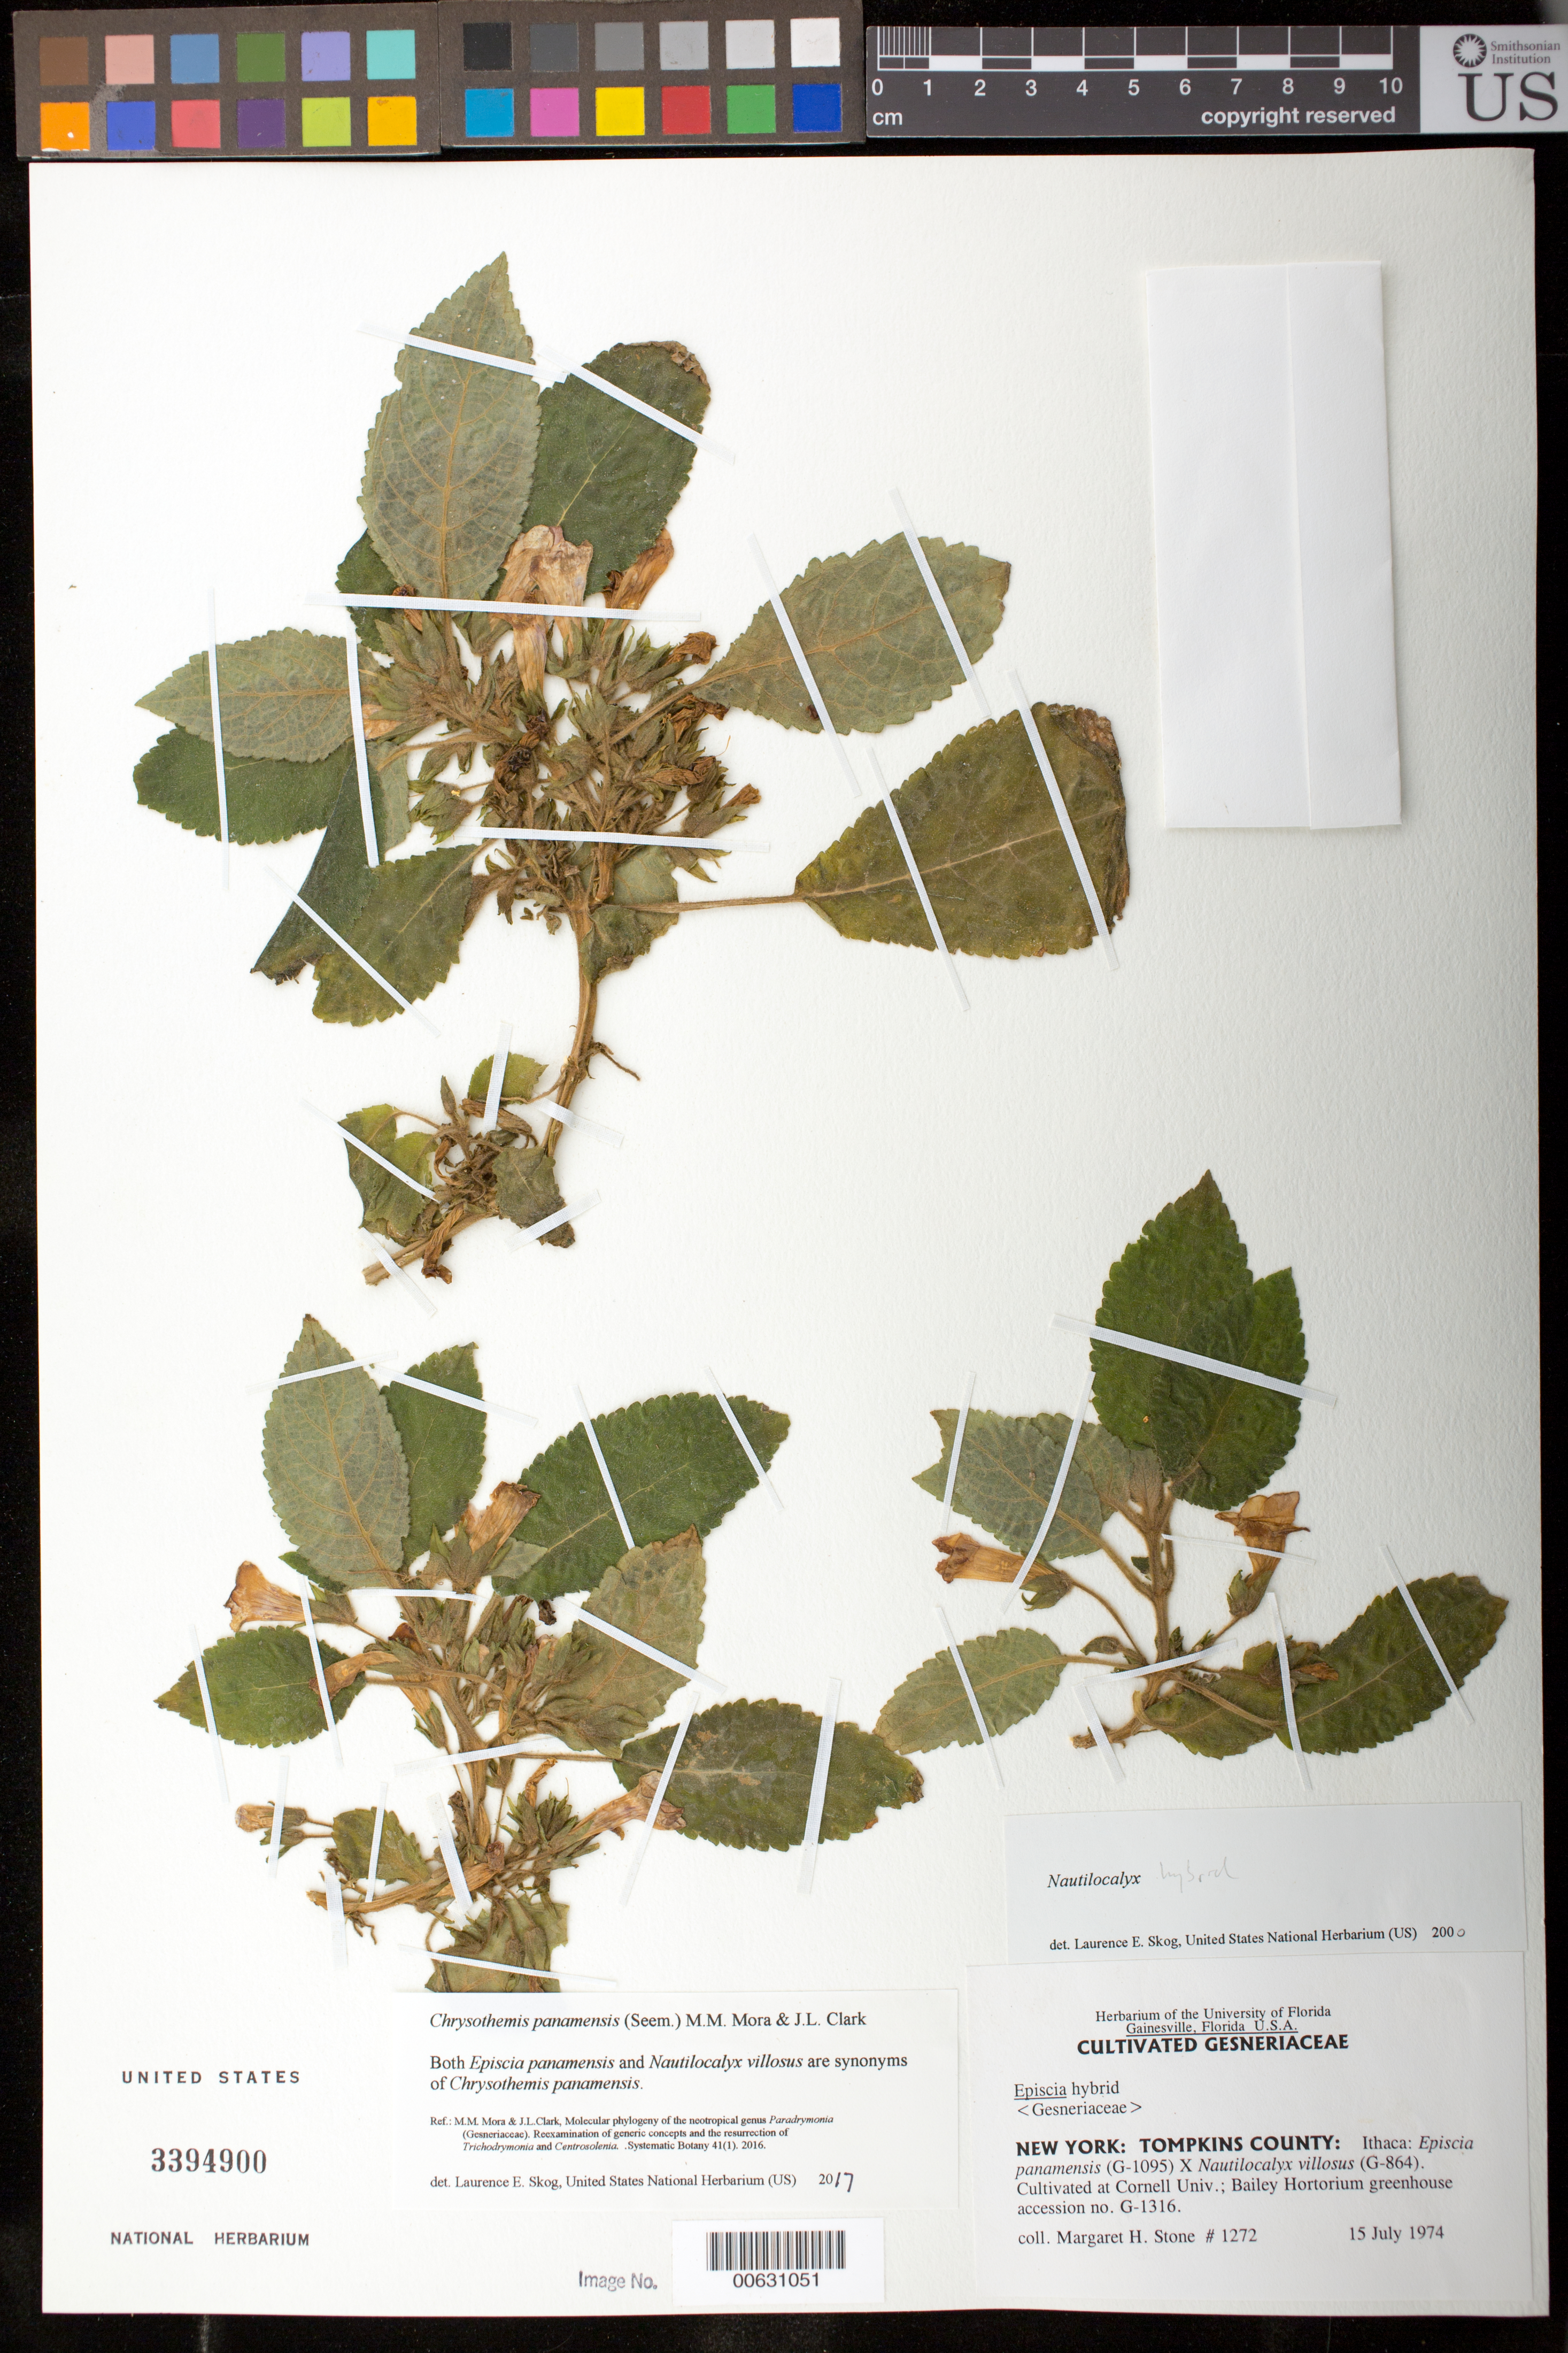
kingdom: Plantae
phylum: Tracheophyta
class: Magnoliopsida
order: Lamiales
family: Gesneriaceae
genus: Chrysothemis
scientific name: Chrysothemis panamensis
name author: (Seem.) M.M. Mora & J.L. Clark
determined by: Skog, Laurence E.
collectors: M. Stone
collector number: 1272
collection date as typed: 15 Jul 1974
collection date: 1974-07-15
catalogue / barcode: US 3394900